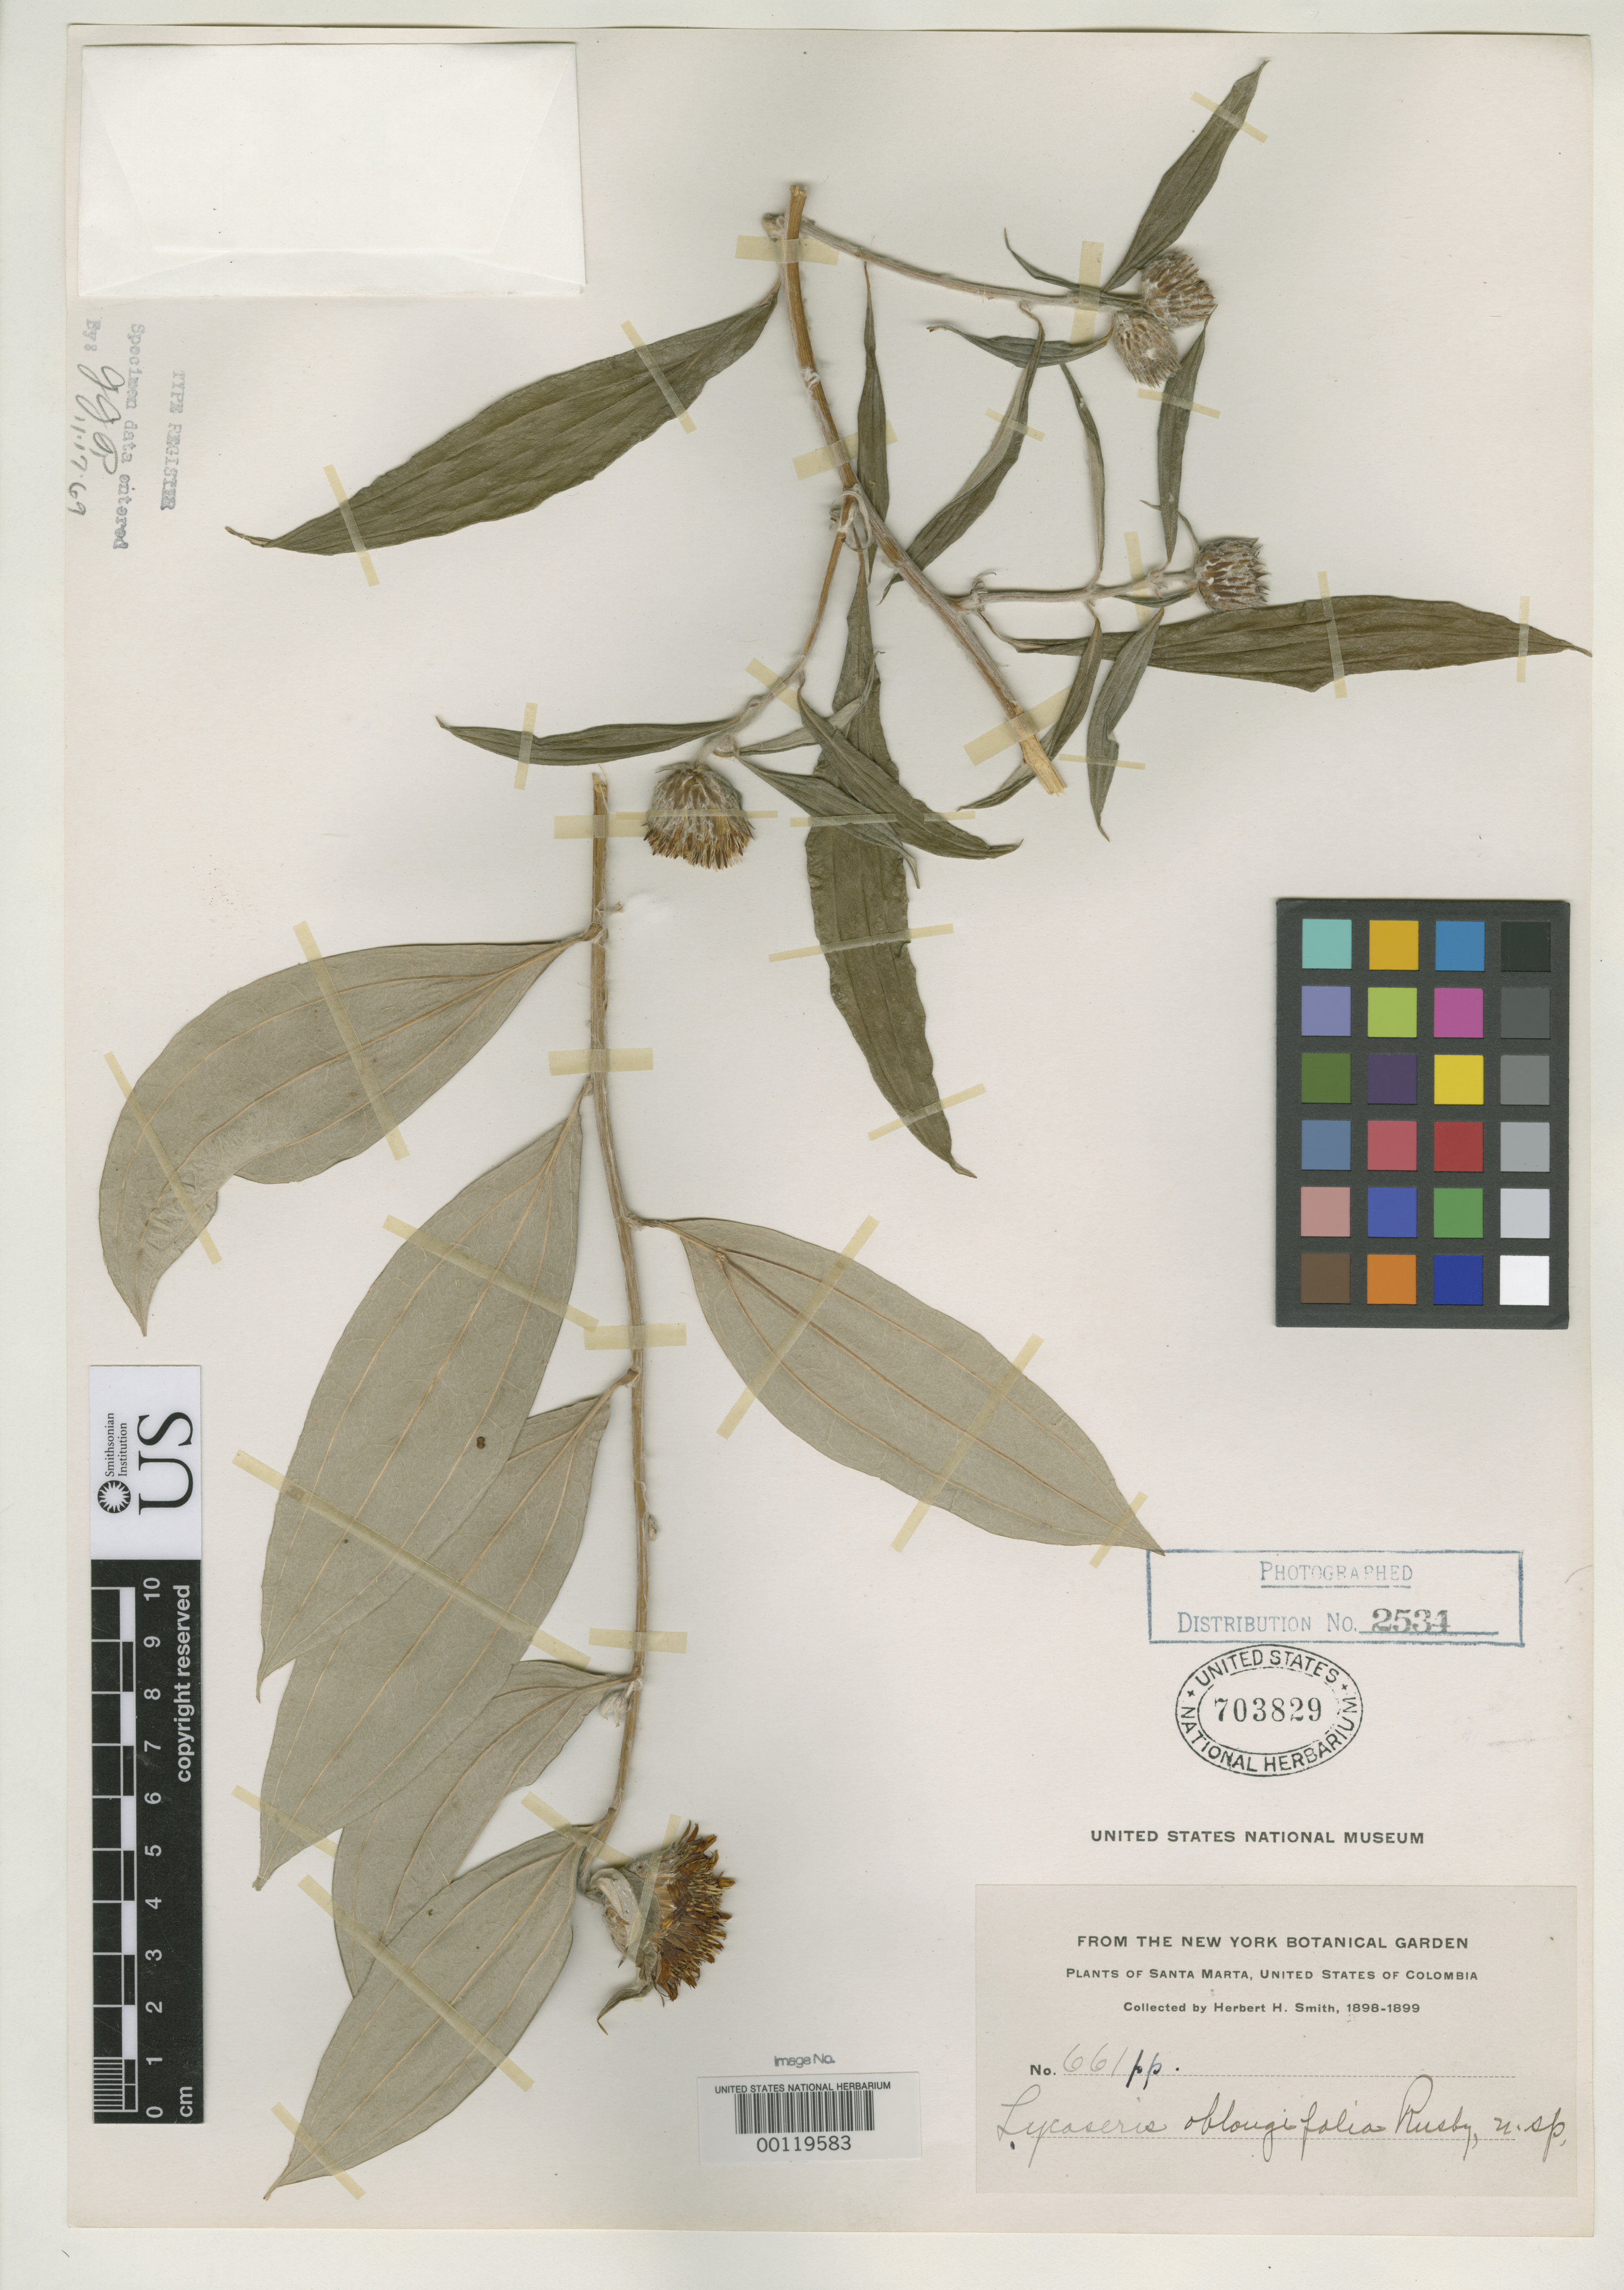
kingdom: Plantae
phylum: Tracheophyta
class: Magnoliopsida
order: Asterales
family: Asteraceae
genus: Lycoseris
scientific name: Lycoseris oblongifolia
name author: Rusby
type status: Isotype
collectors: Herbert H. Smith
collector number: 661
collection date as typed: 1898 to -- --- 1899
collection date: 1898/1899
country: Colombia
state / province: Magdalena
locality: Santa Marta.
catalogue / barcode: US 703829